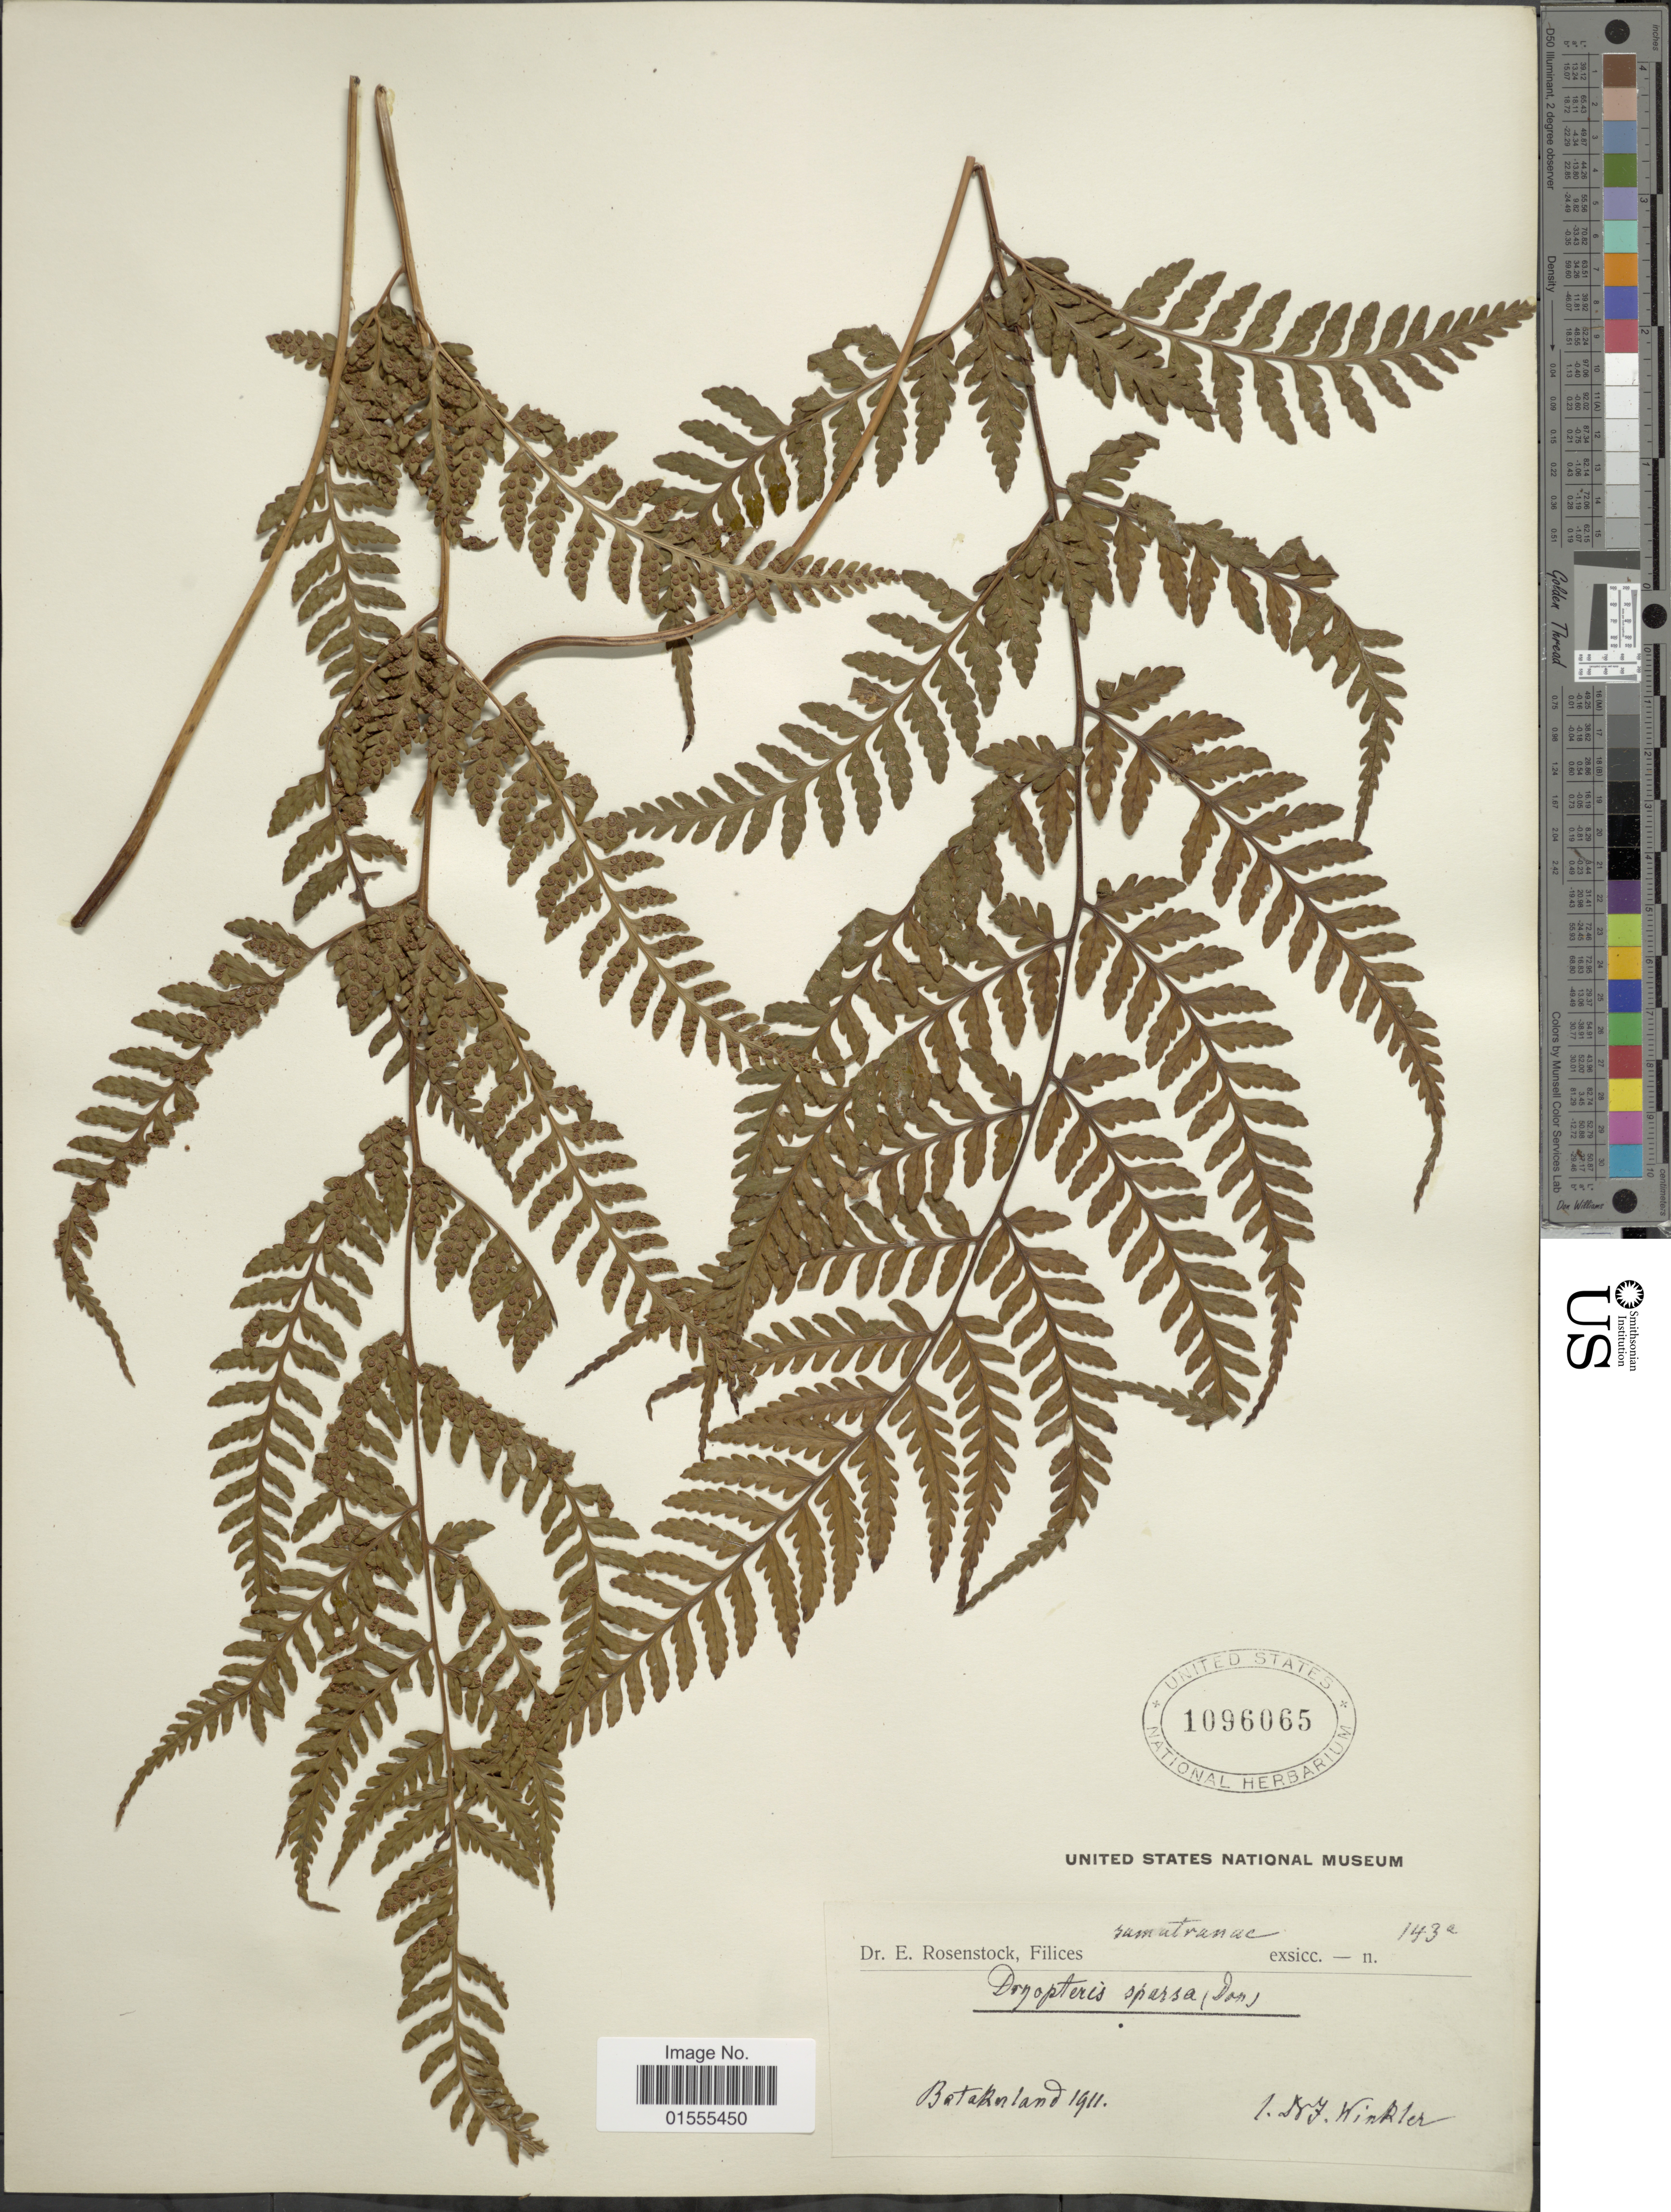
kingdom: Plantae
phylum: Tracheophyta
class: Polypodiopsida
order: Polypodiales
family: Dryopteridaceae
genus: Dryopteris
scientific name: Dryopteris sparsa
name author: (D. Don) Kuntze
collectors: J. Winkler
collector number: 143e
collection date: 1911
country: Indonesia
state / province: Sumatra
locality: Bata [illegible text]land [interpreted]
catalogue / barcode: US 1096065